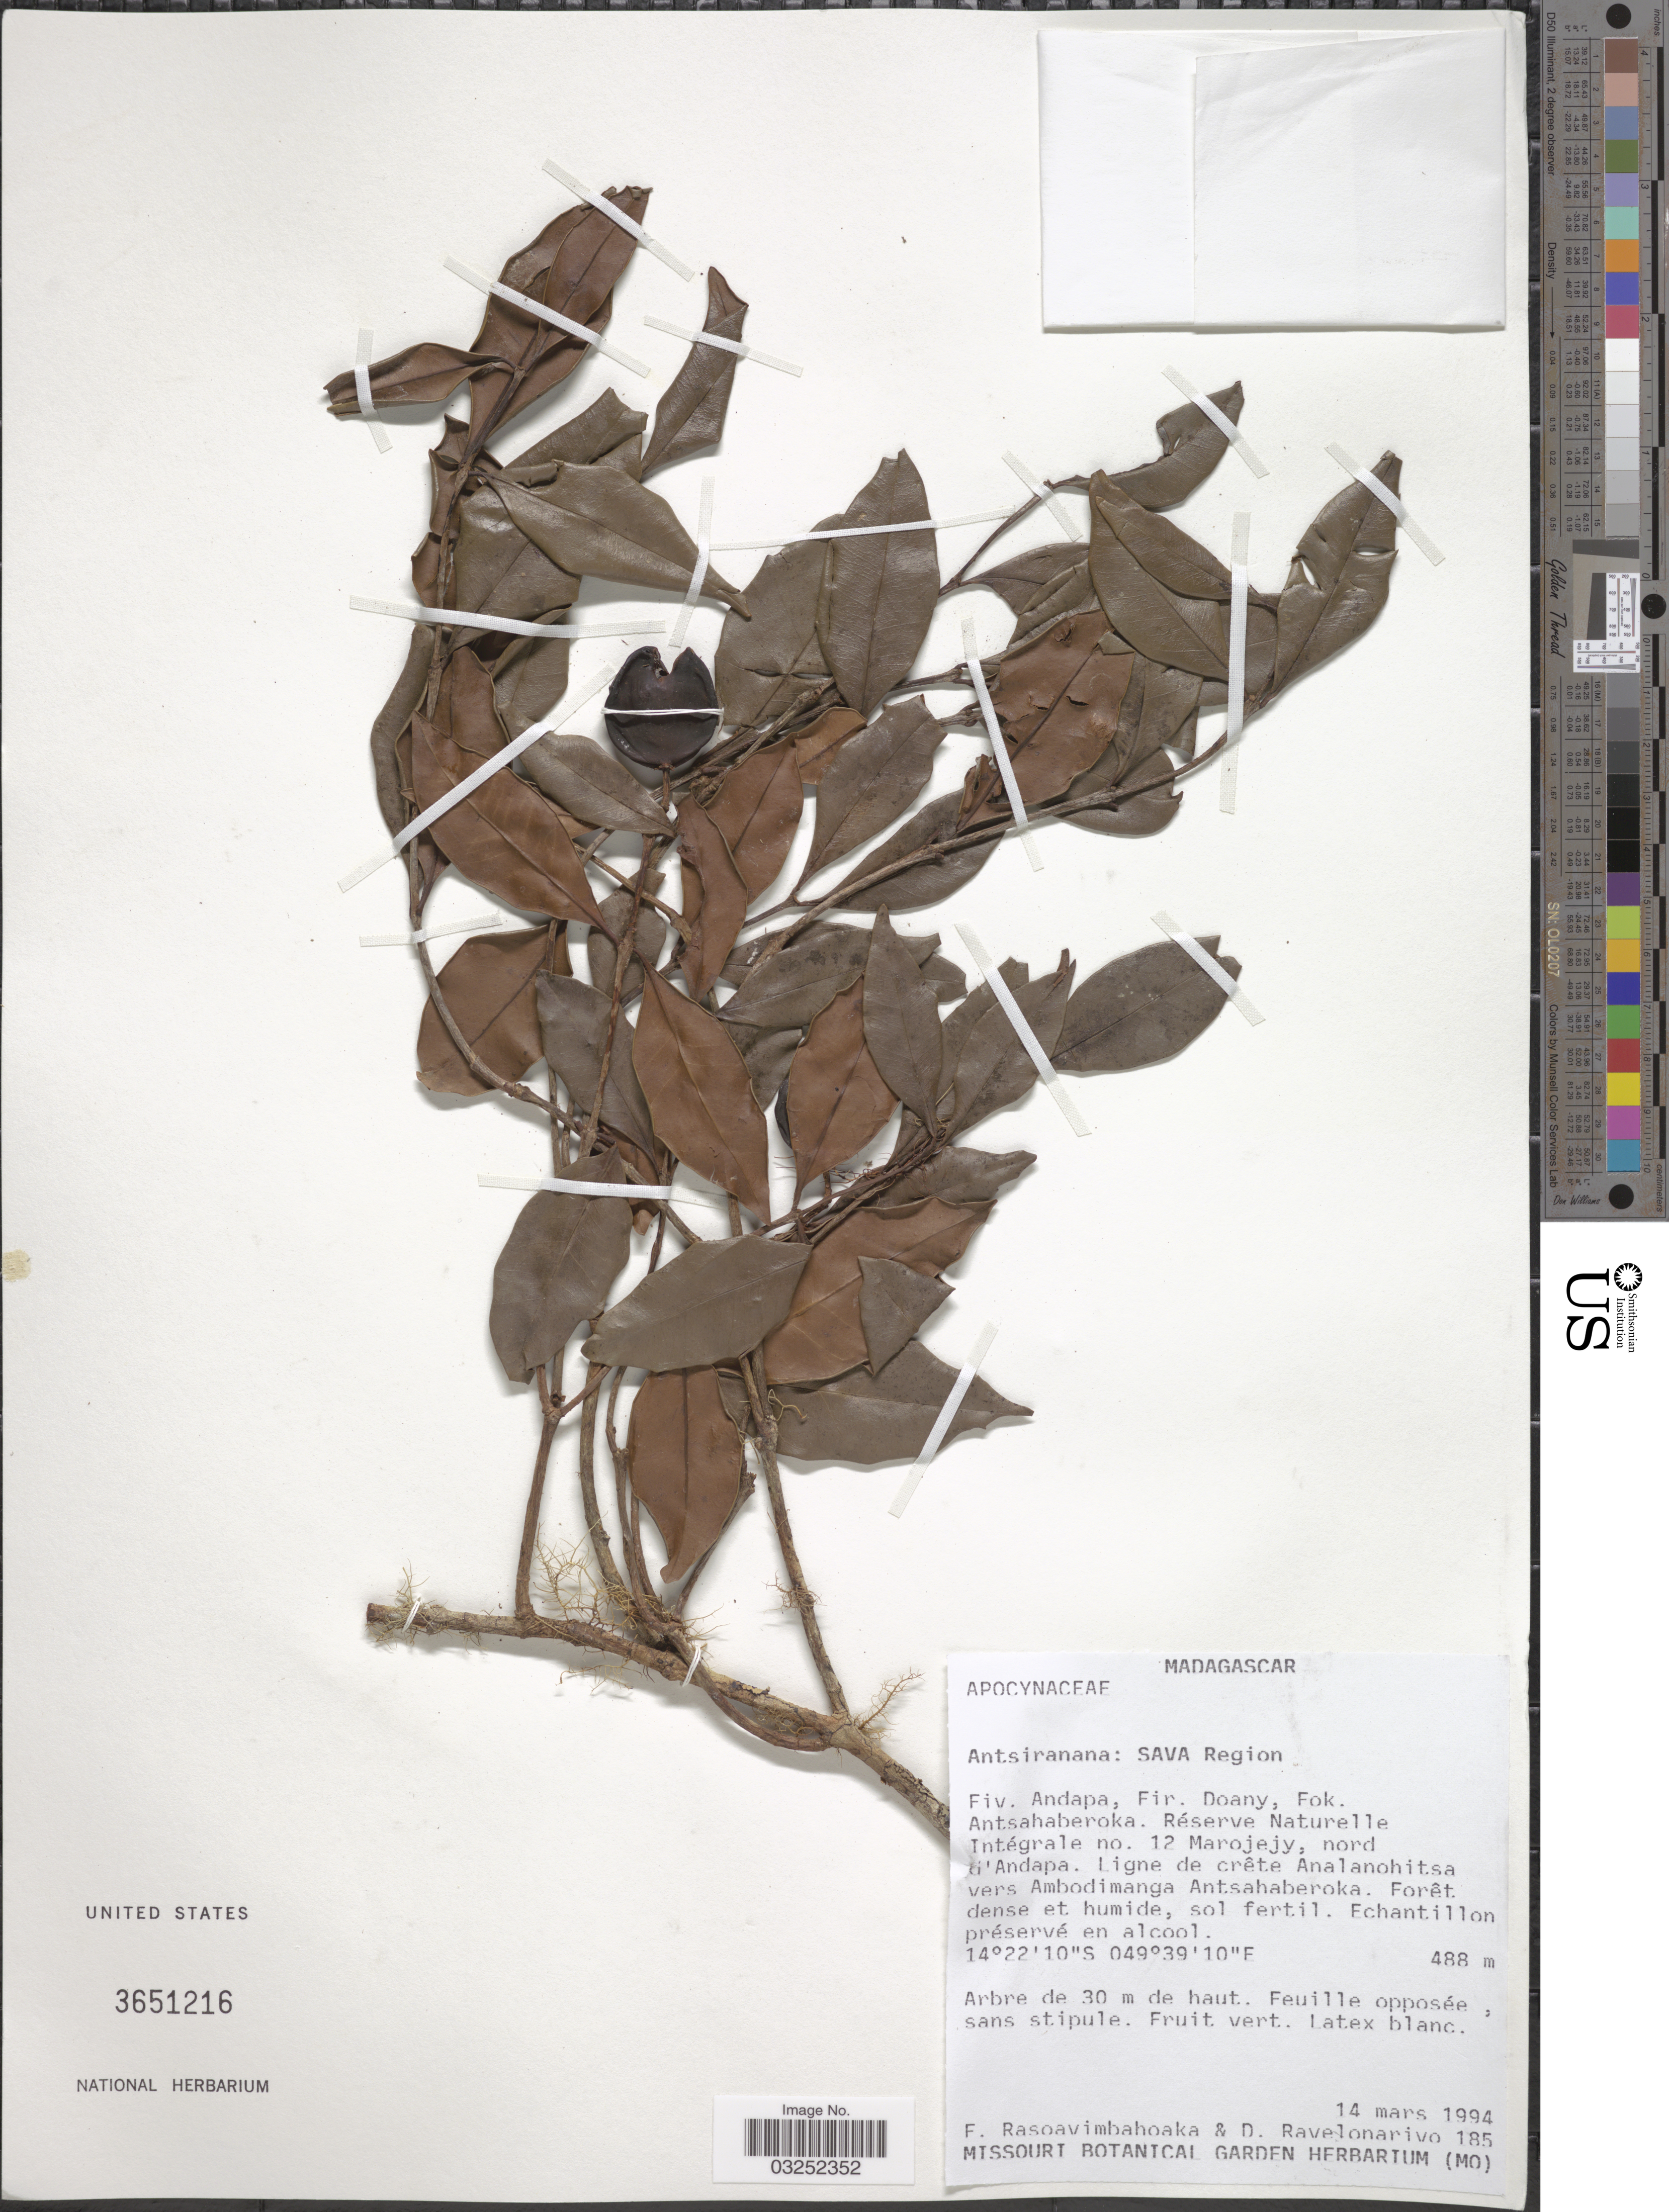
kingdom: Plantae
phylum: Tracheophyta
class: Magnoliopsida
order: Gentianales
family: Apocynaceae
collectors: F. Rasoavimbahoaka & D. Ravelonarivo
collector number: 185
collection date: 1994-03-14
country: Madagascar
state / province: Sava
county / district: Andapa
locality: SAVA Region, Fiv. Andapa, Fir. Doany, Fok. Antsahaberoka. Réserve Naturelle Intégrale no. 12 Marojejy, nord d'Andapa. Ligne de crête Analanohitsa vers Ambodimanga Antsahaberoka.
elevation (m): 488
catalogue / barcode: US 3651216